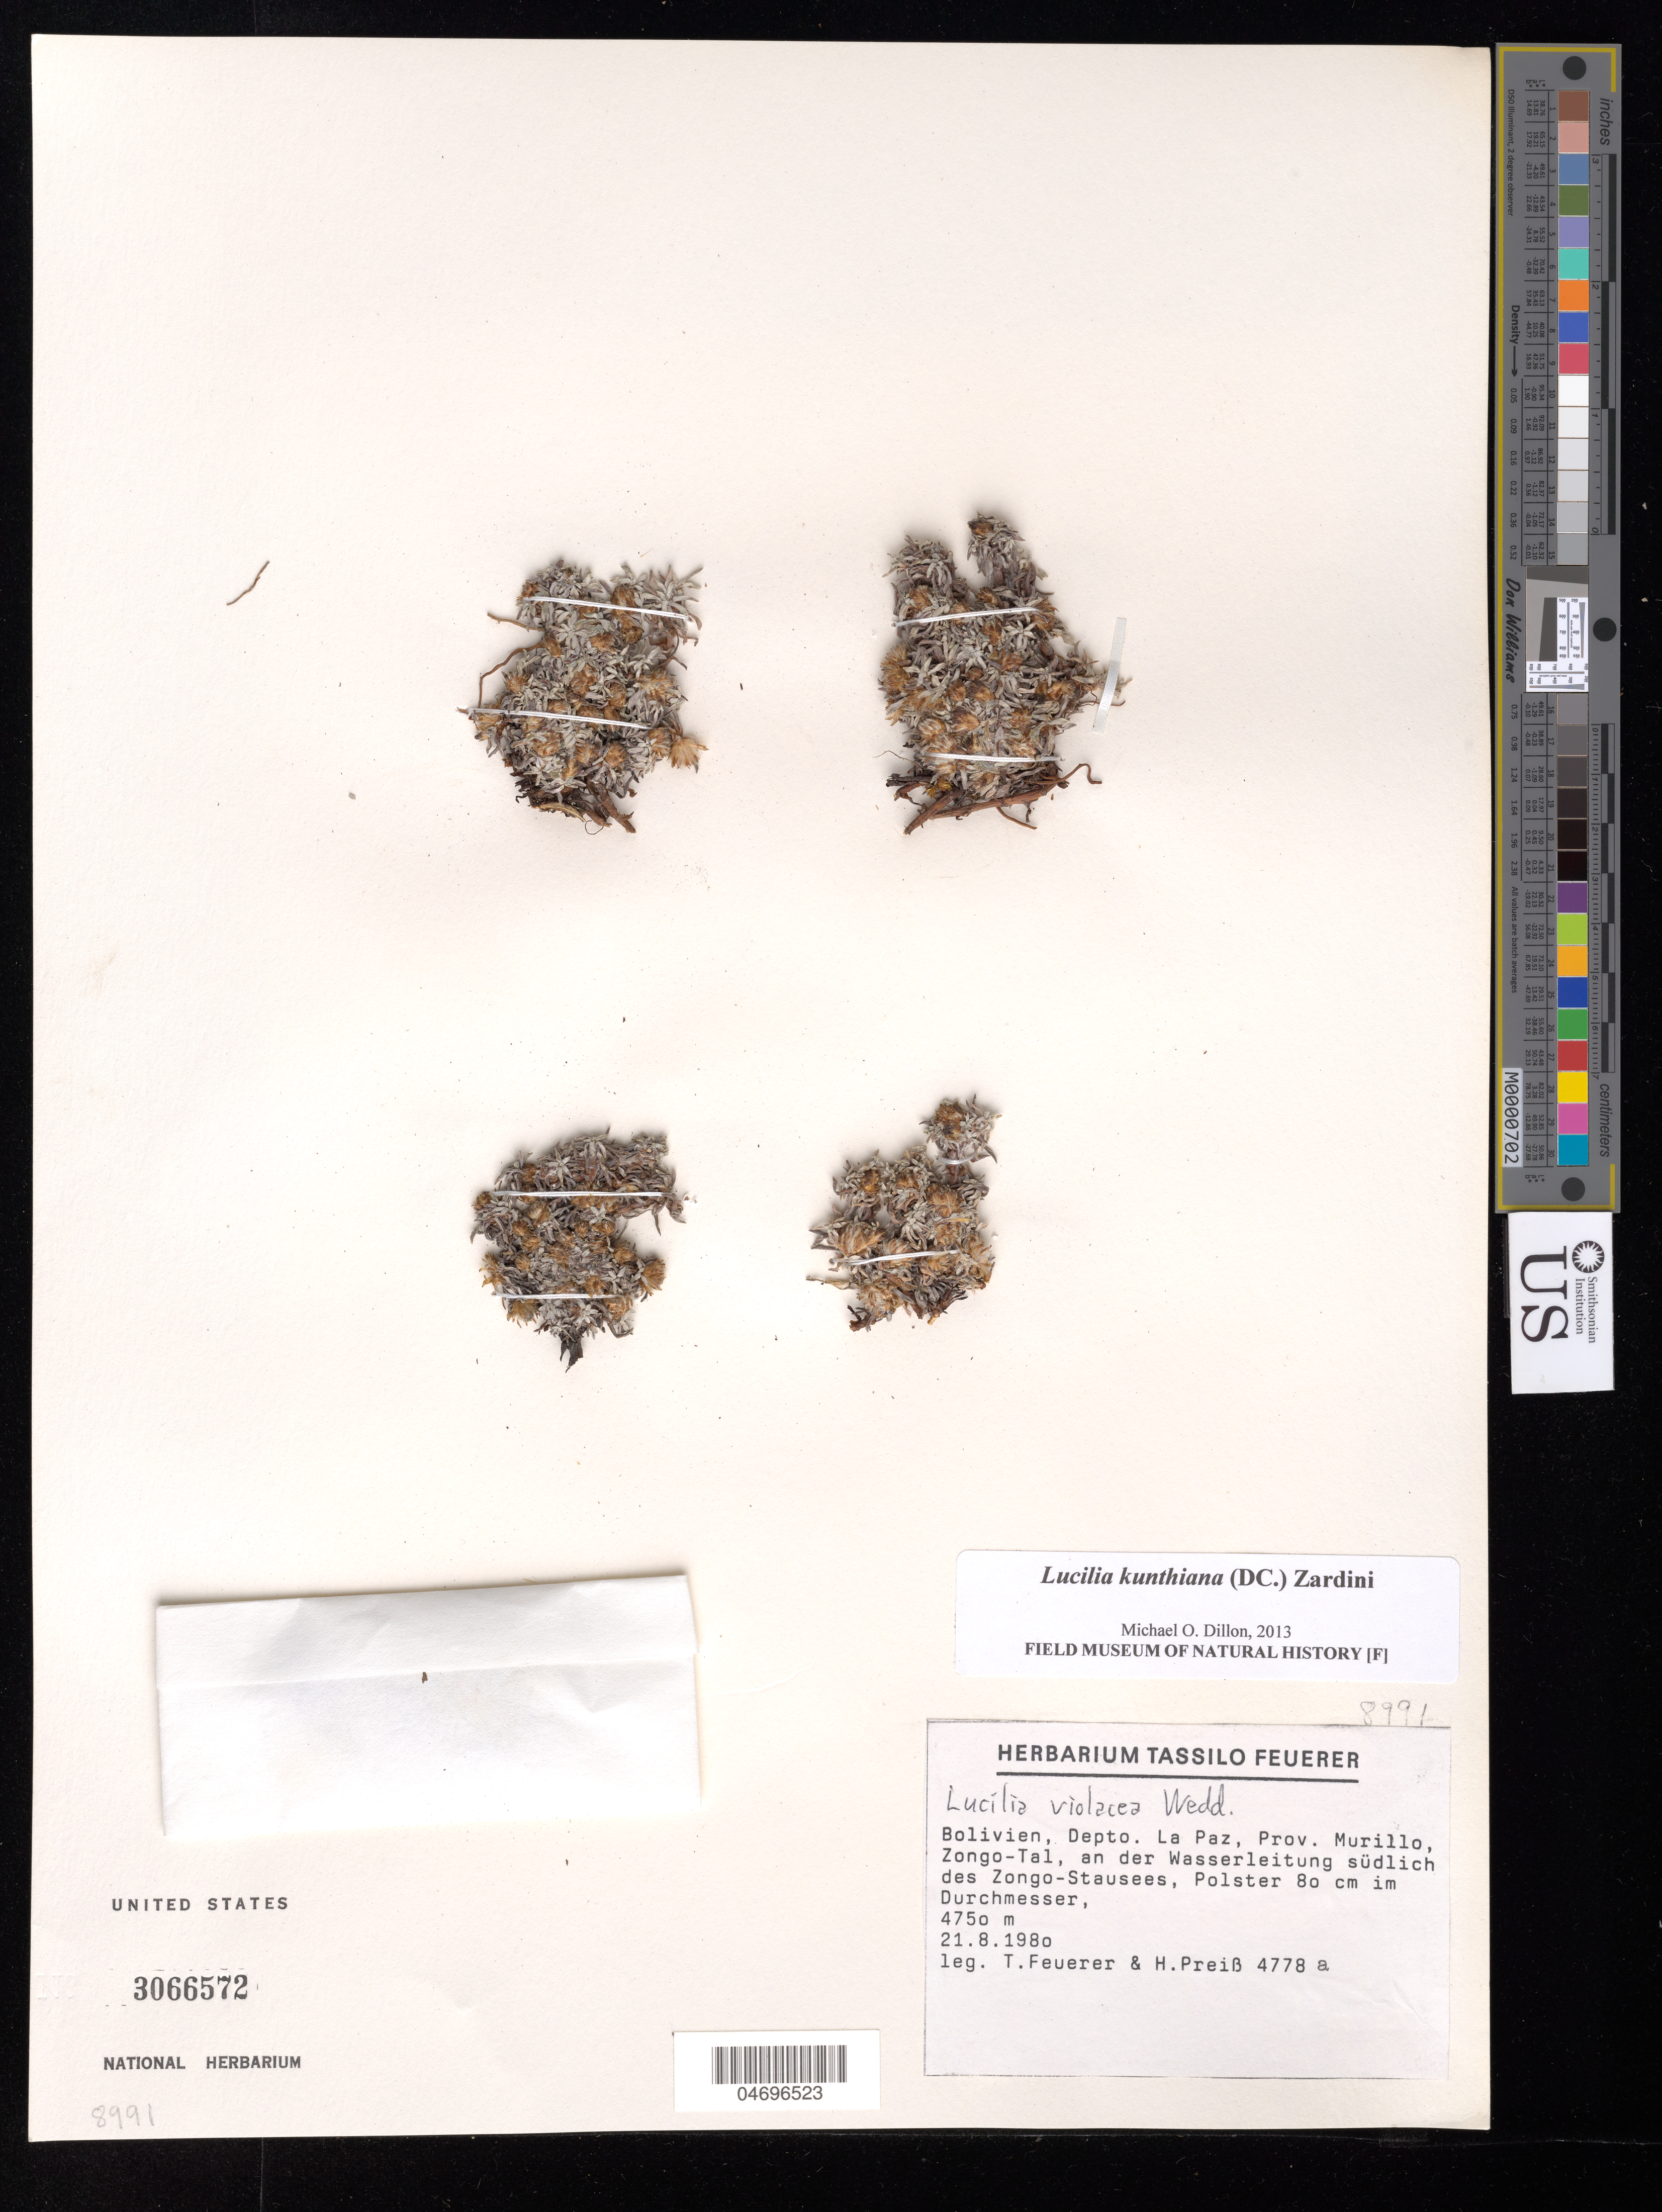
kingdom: Plantae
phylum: Tracheophyta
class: Magnoliopsida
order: Asterales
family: Asteraceae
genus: Lucilia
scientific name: Lucilia kunthiana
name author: (DC.) Zardini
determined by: Dillon, M. O.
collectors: T. Feuerer & H. Preiss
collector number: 4778 a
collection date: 1980-08-21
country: Bolivia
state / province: La Paz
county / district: Murillo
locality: Zongo-tal, an der Wasserleitung sudlich des Zongo-Stausees, Polster 80 im Burchmesser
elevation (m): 4750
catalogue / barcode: US 3066572